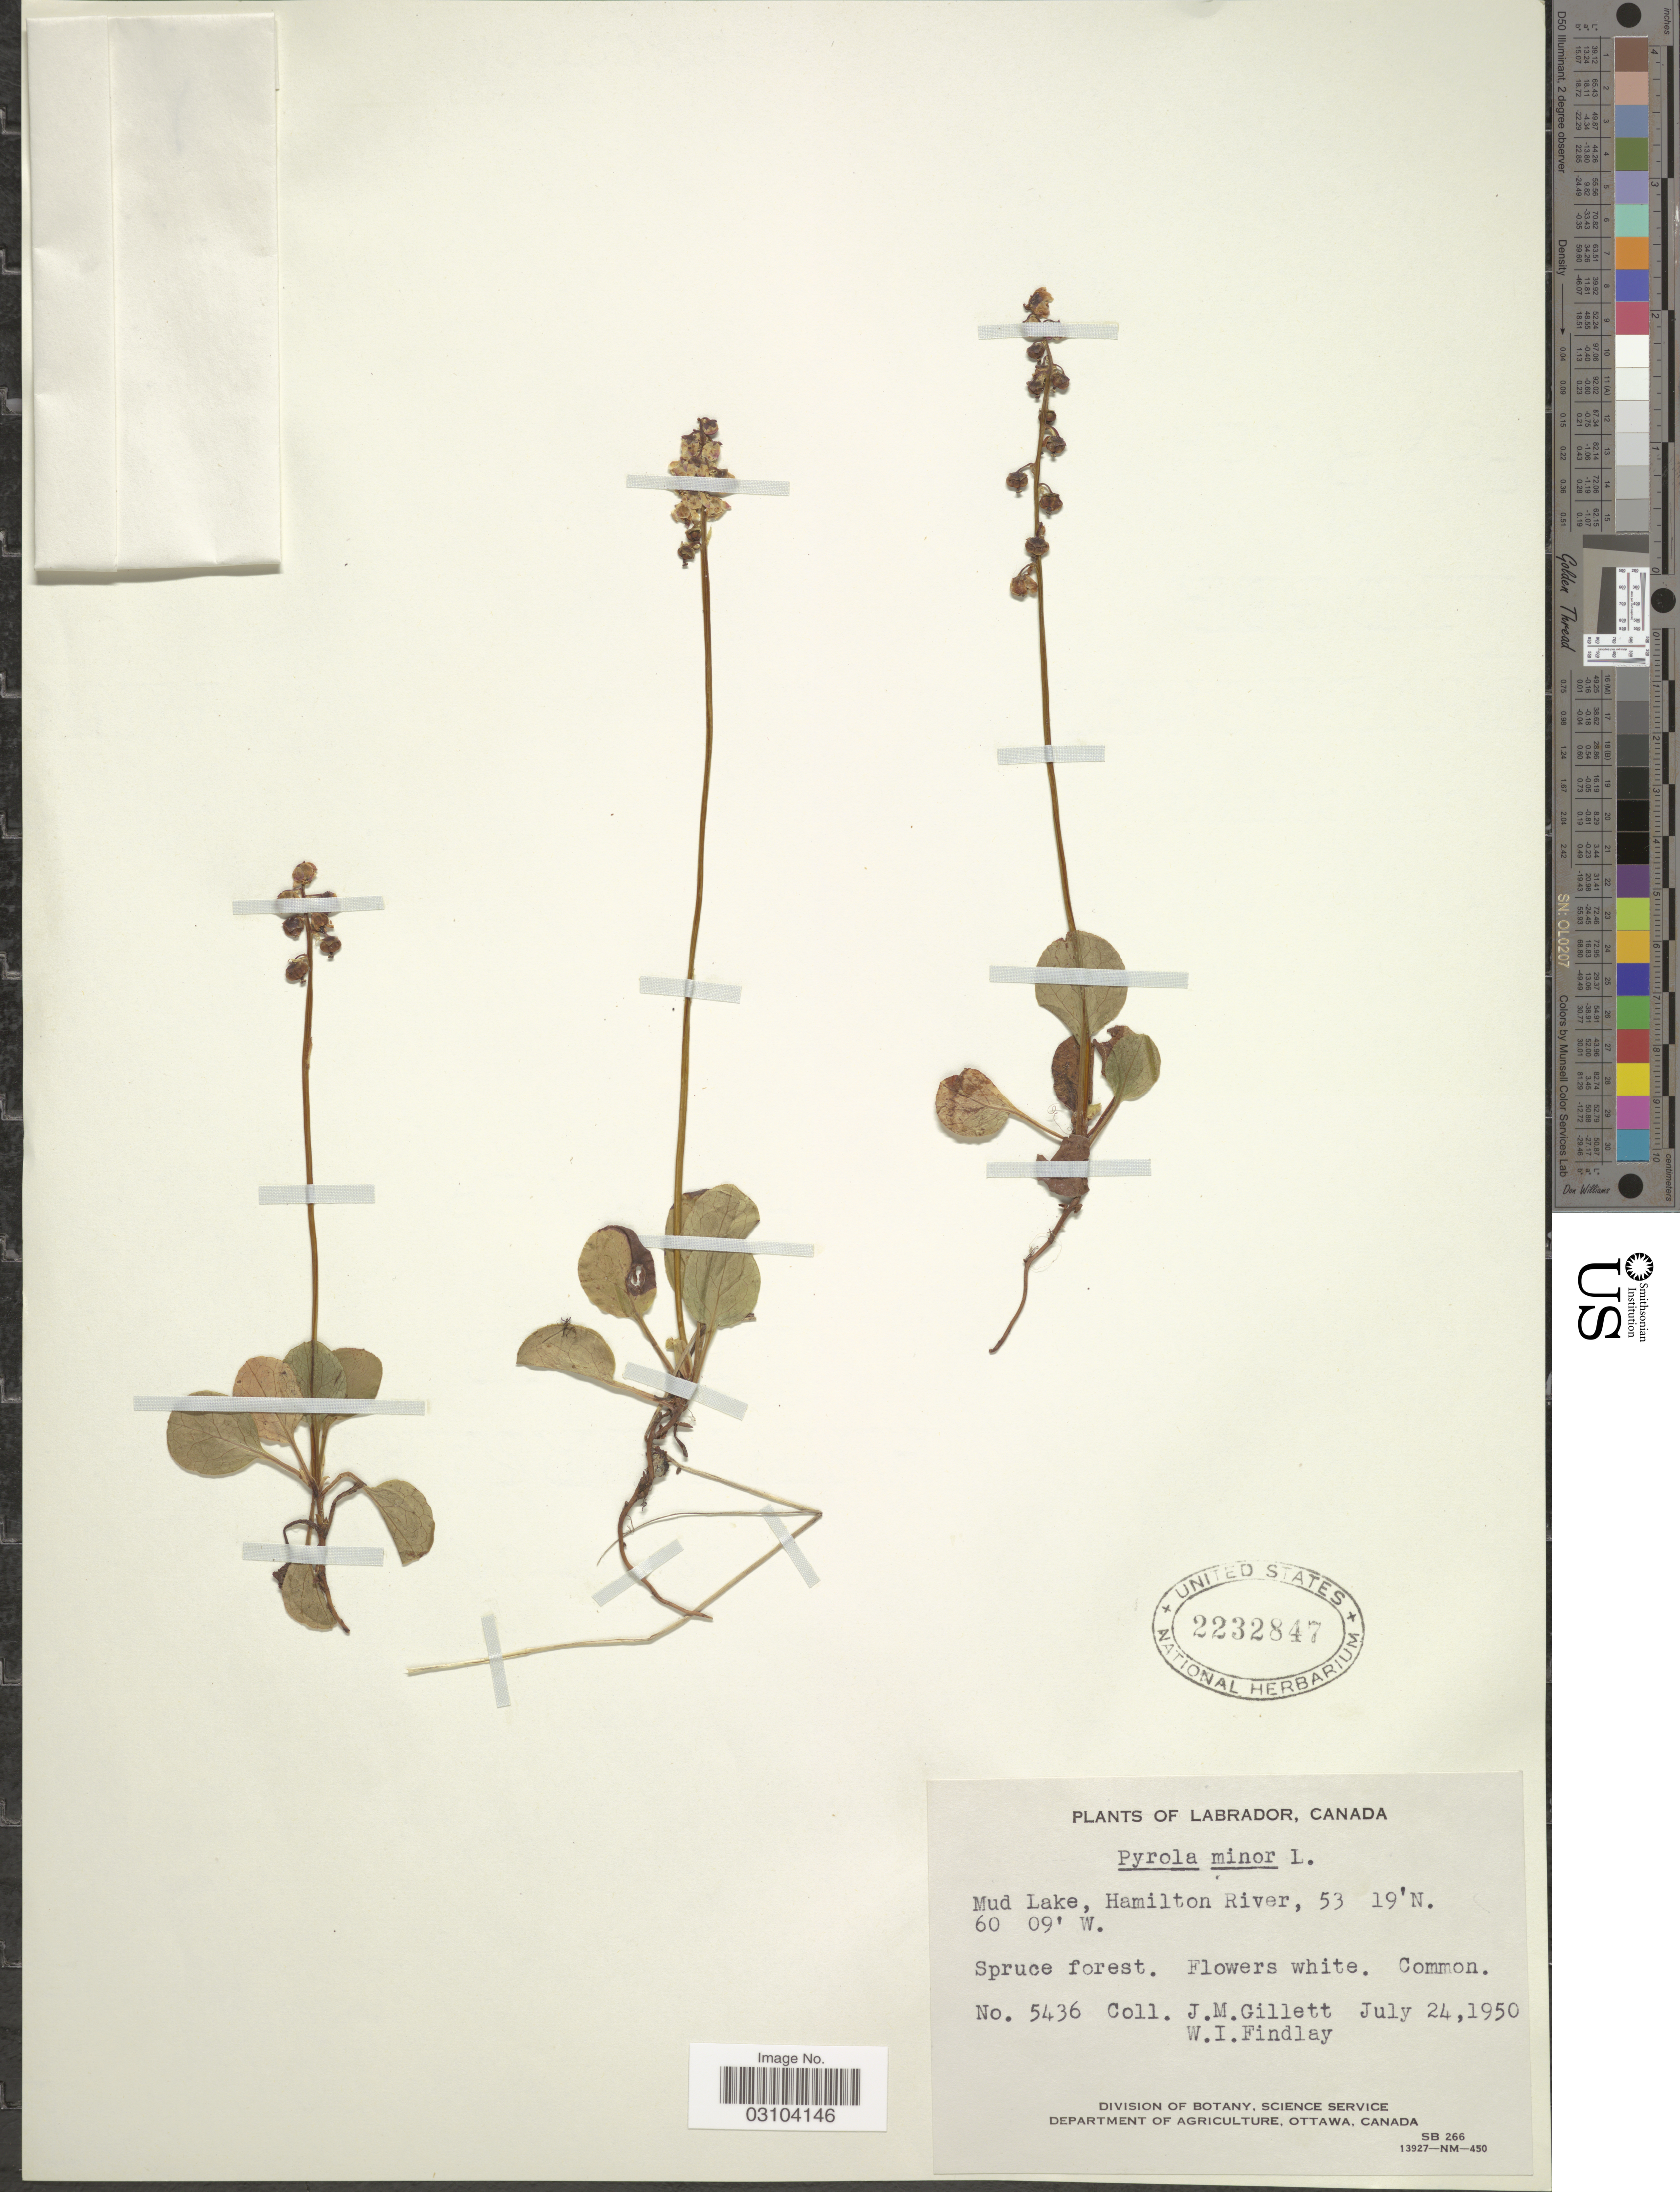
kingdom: Plantae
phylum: Tracheophyta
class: Magnoliopsida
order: Ericales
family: Ericaceae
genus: Pyrola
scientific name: Pyrola minor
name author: L.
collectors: J. M. Gillett & W. Findlay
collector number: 5436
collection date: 1950-07-24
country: Canada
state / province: Newfoundland and Labrador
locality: Labrador. Mud Lake, Hamilton River.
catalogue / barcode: US 2232847